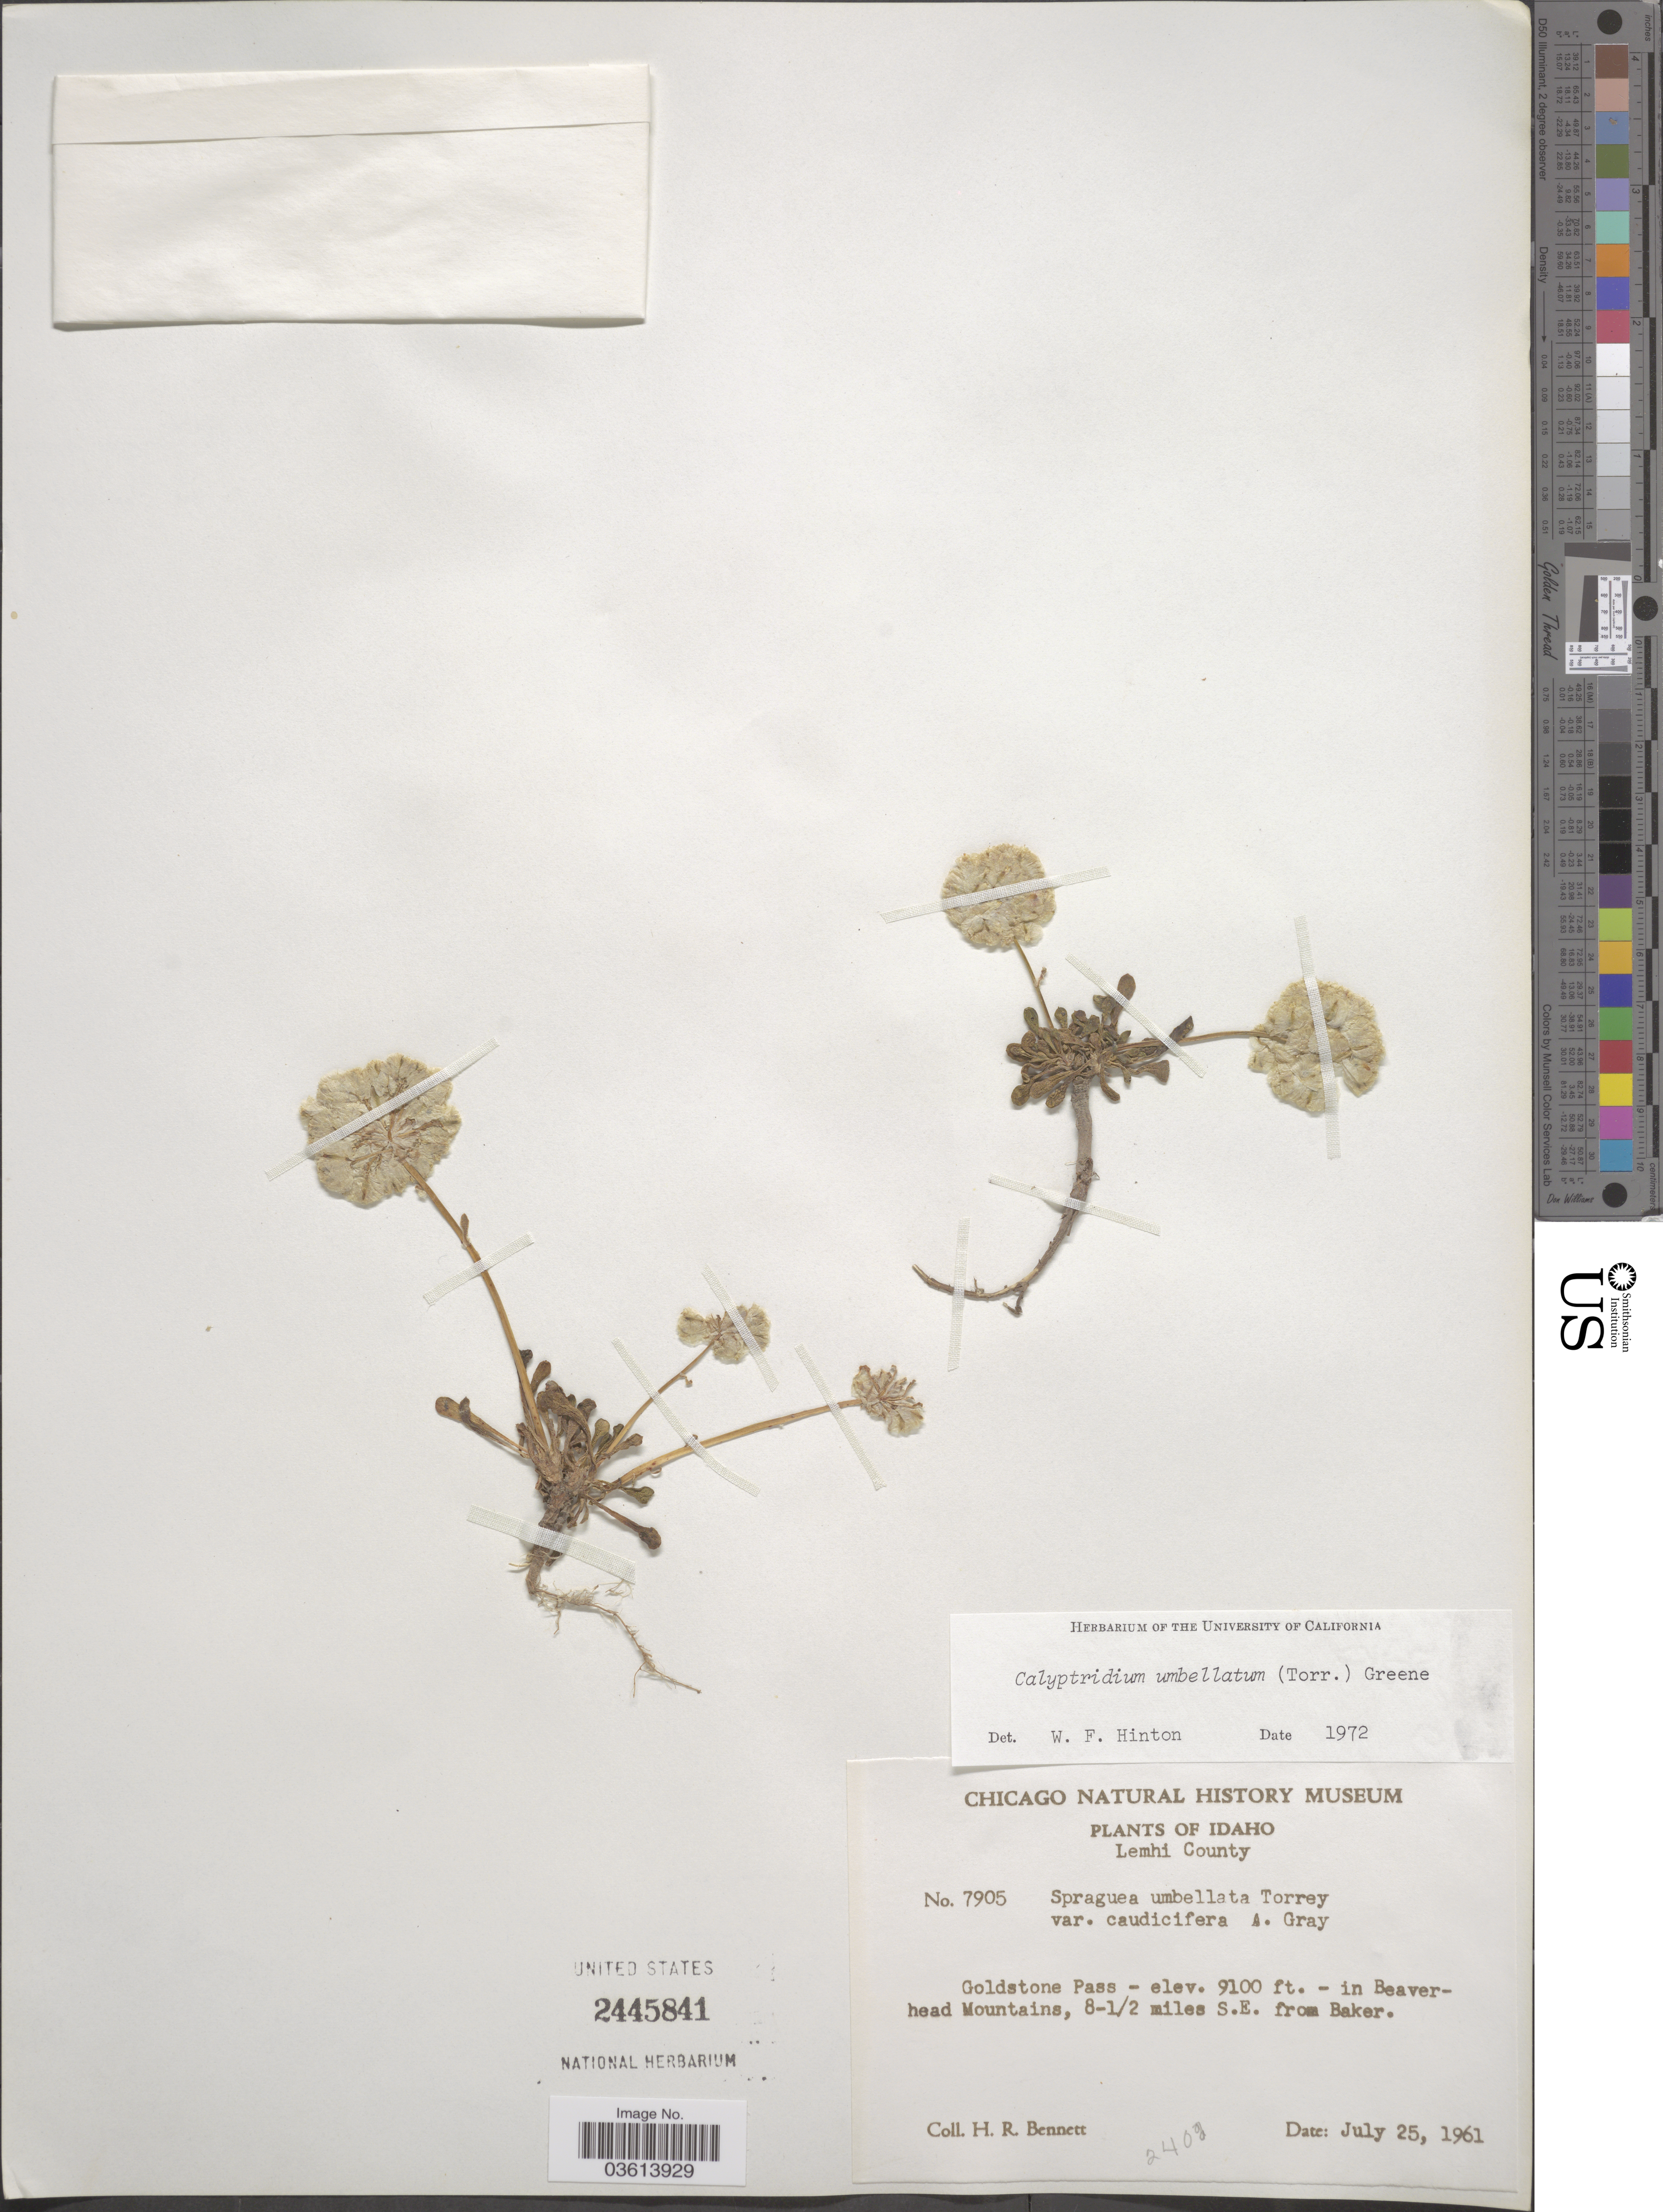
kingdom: Plantae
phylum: Tracheophyta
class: Magnoliopsida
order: Caryophyllales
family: Montiaceae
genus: Calyptridium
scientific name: Calyptridium umbellatum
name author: (Torr.) Greene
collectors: H. R. Bennett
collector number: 7905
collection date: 1961-07-25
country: United States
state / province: Idaho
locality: Lemhi County. Goldstone Pass - in Beaver - head Mountains, 8½ miles S.E. from Baker.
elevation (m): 2774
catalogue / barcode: US 2445841